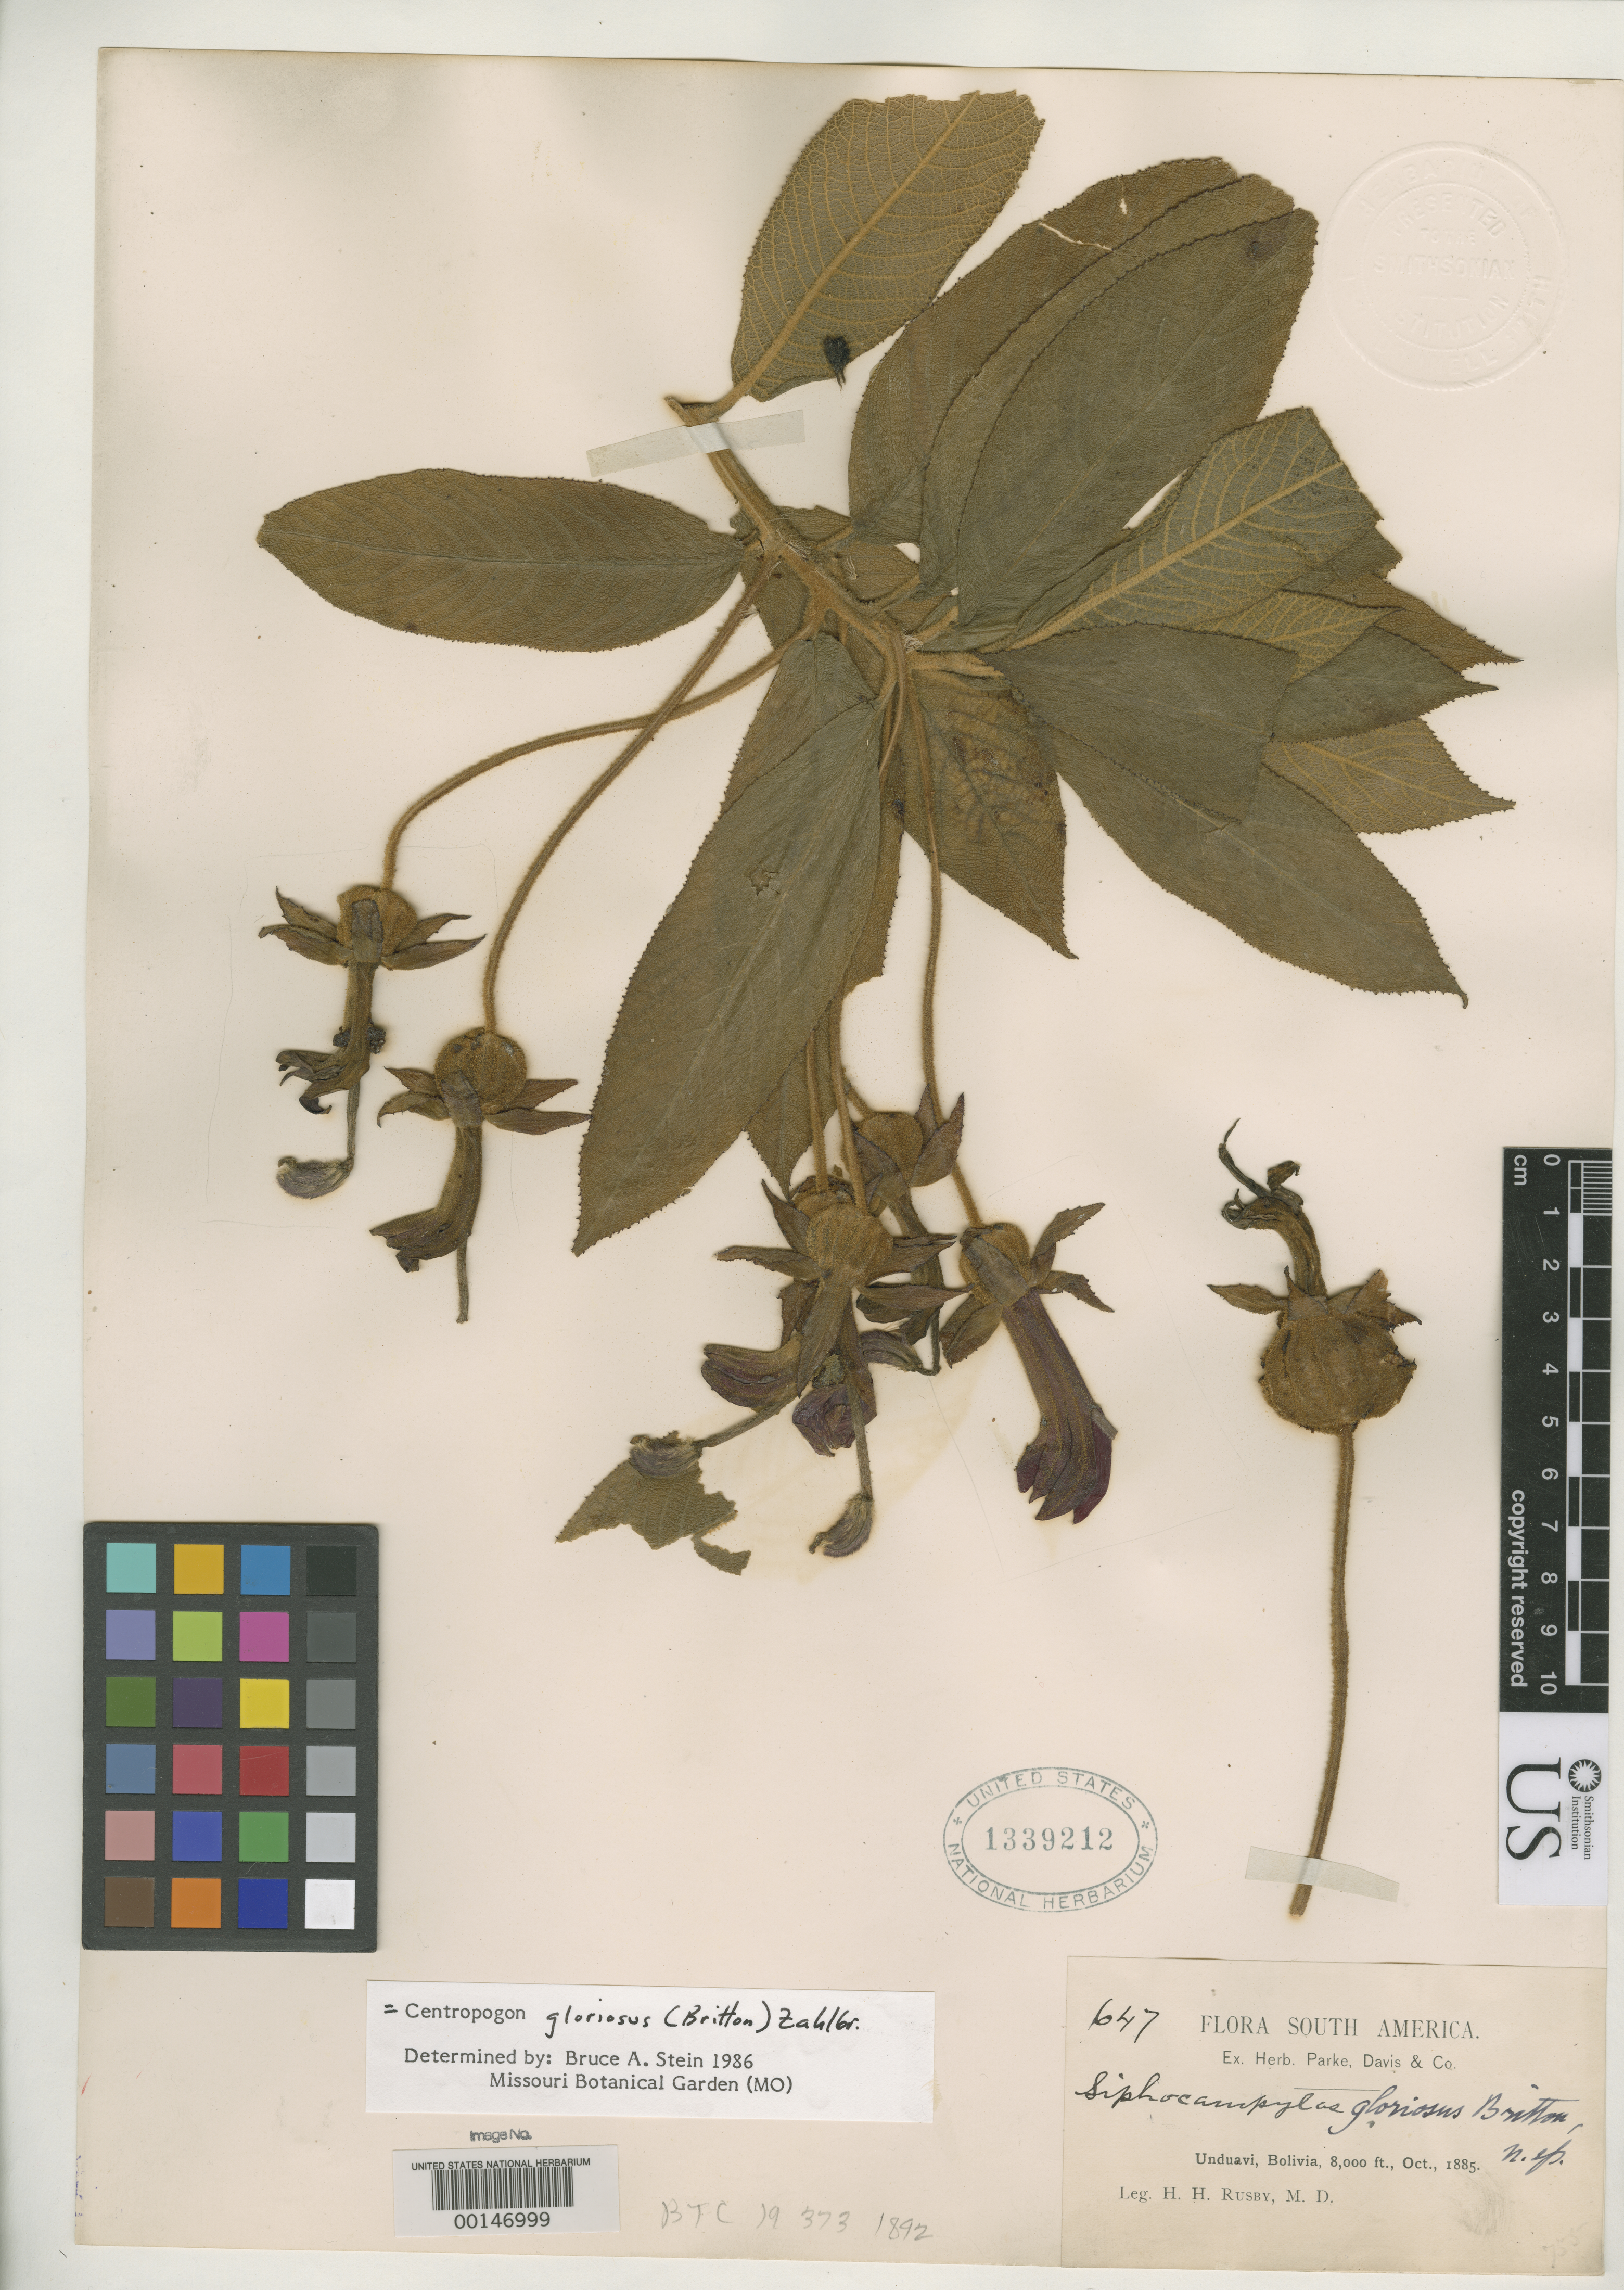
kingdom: Plantae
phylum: Tracheophyta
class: Magnoliopsida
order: Asterales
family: Campanulaceae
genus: Siphocampylus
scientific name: Siphocampylus gloriosus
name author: Britton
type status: Isotype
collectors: H. H. Rusby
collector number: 647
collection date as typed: Oct 1885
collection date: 1885-10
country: Bolivia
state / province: La Paz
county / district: Nor Yungas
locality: Unduavi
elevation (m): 3048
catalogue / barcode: US 1339212